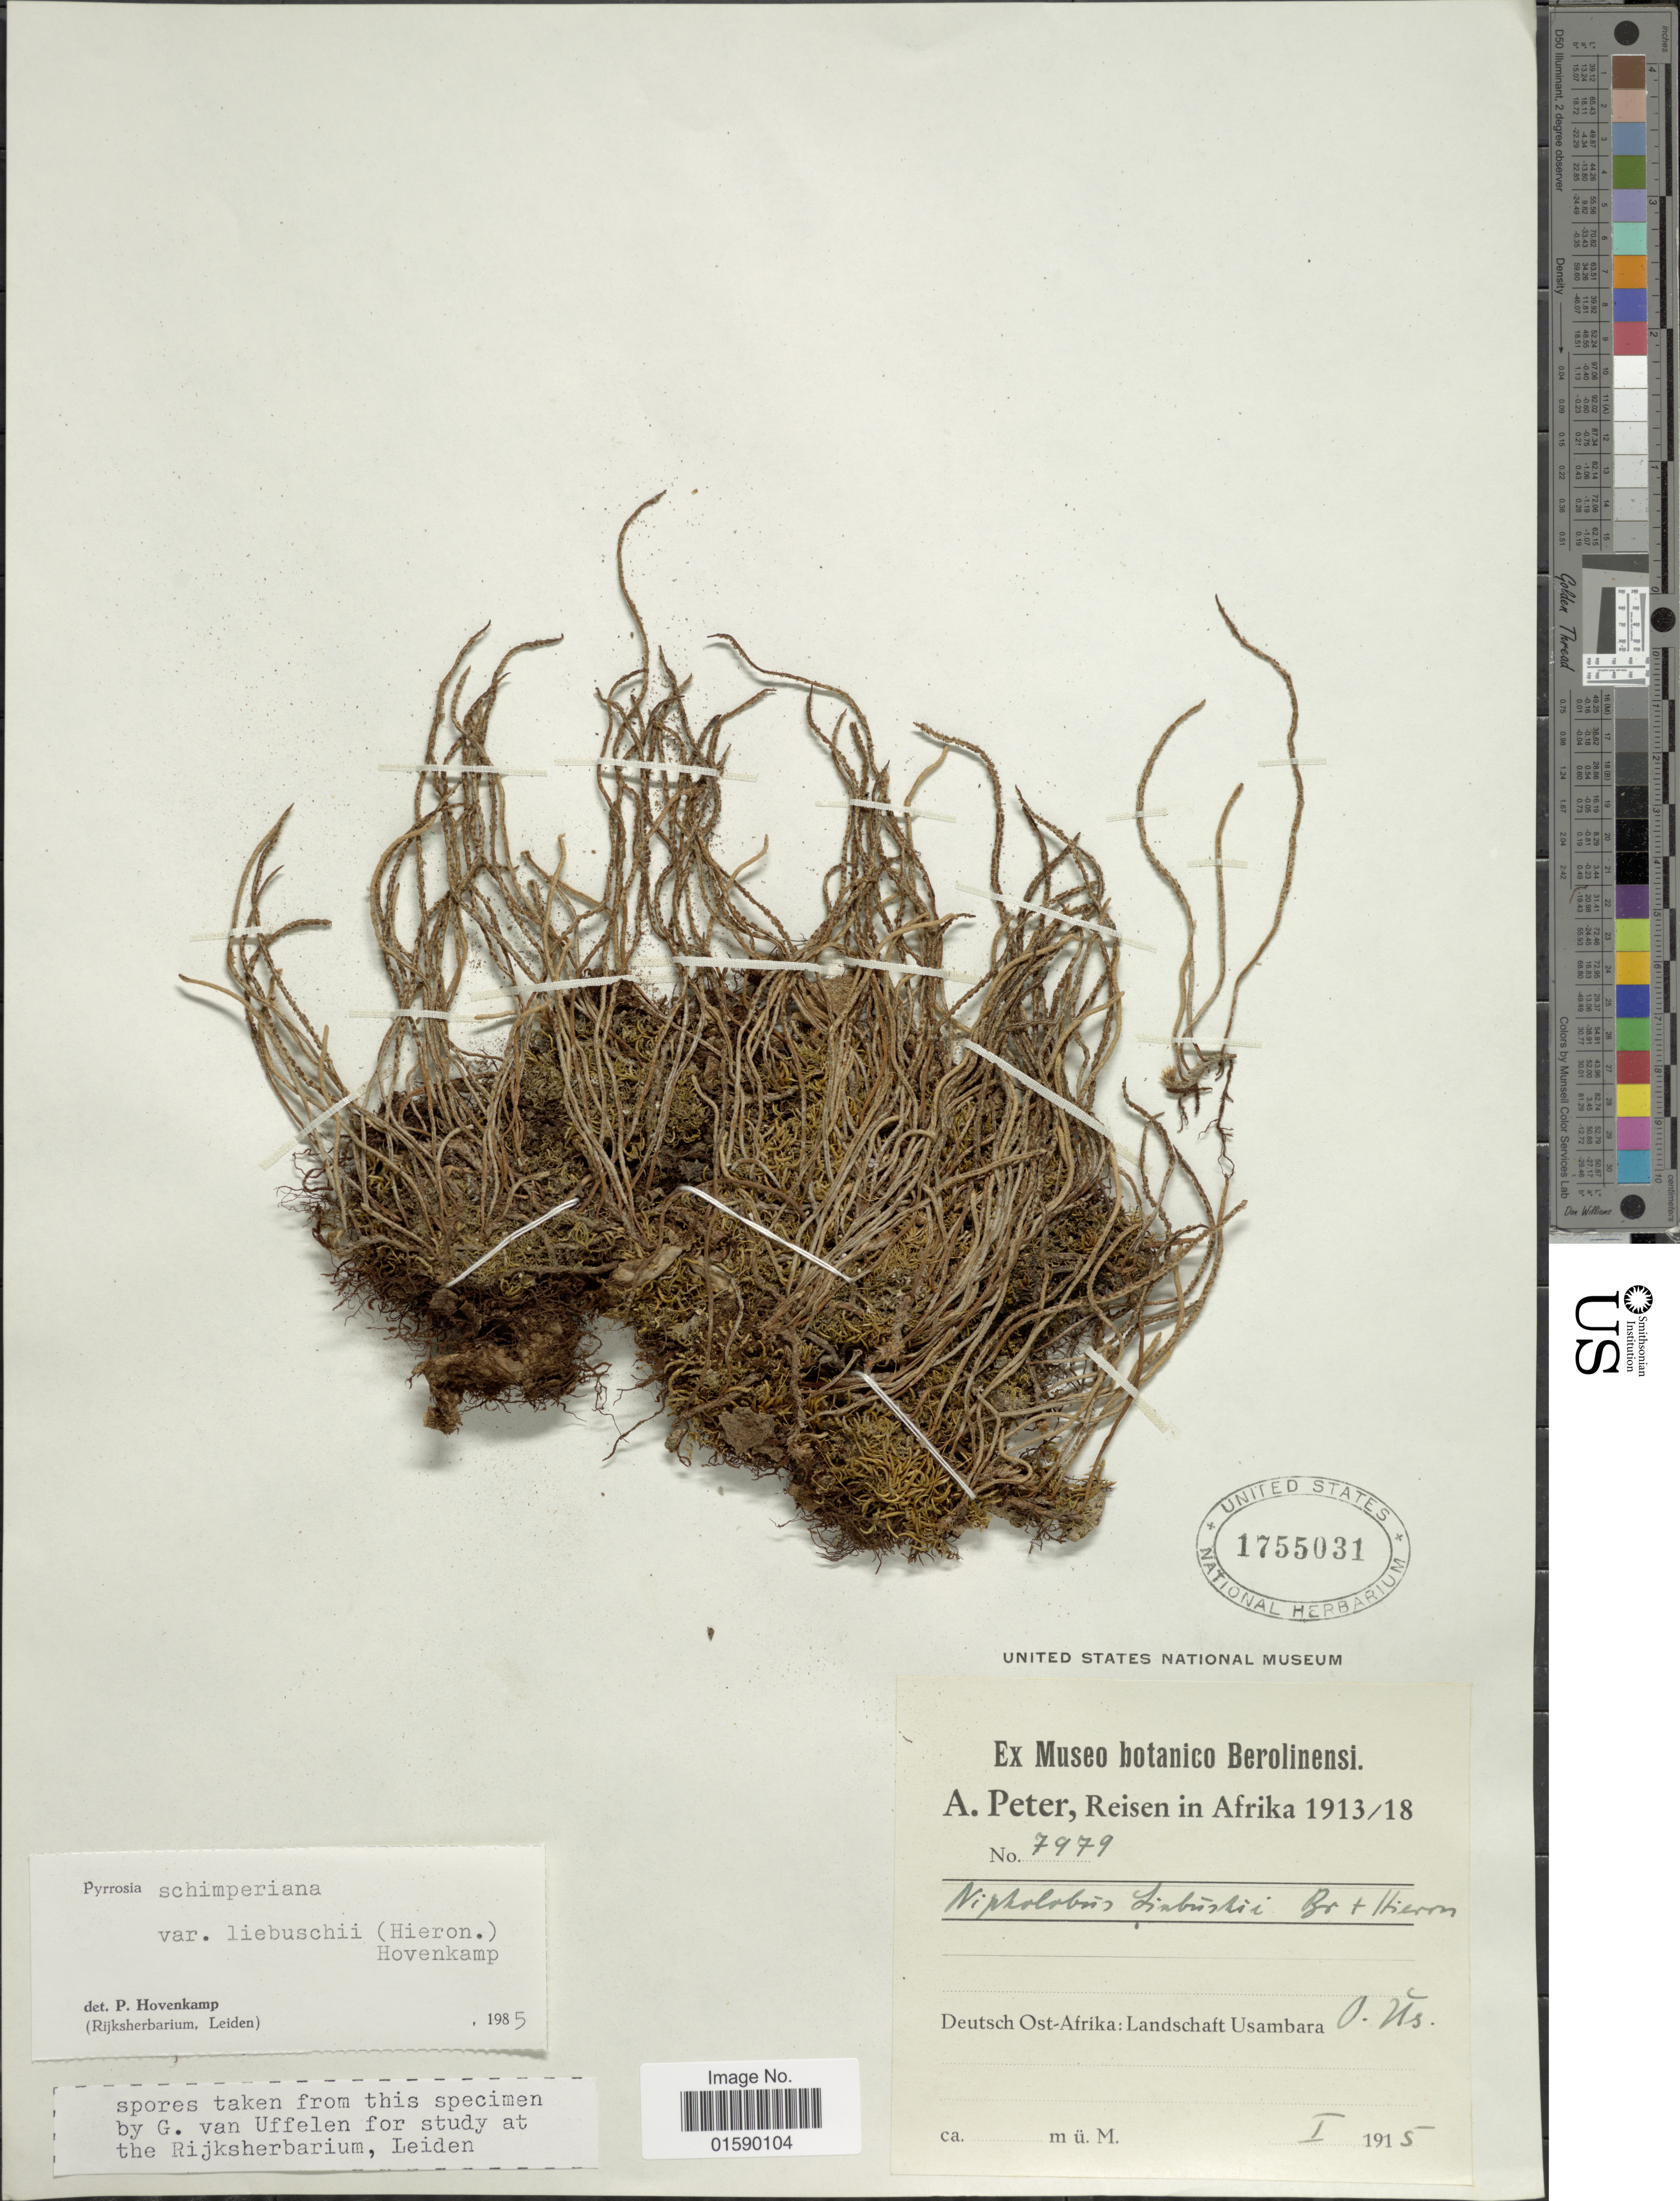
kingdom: Plantae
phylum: Tracheophyta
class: Polypodiopsida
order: Polypodiales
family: Polypodiaceae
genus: Pyrrosia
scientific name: Pyrrosia schimperiana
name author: (Mett. ex Kuhn) Alston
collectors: A. Peter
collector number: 7979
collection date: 1915-01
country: Tanzania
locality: Deutsch Ost-Afrika: Landschaft Usambara O. Us.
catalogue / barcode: US 1755031